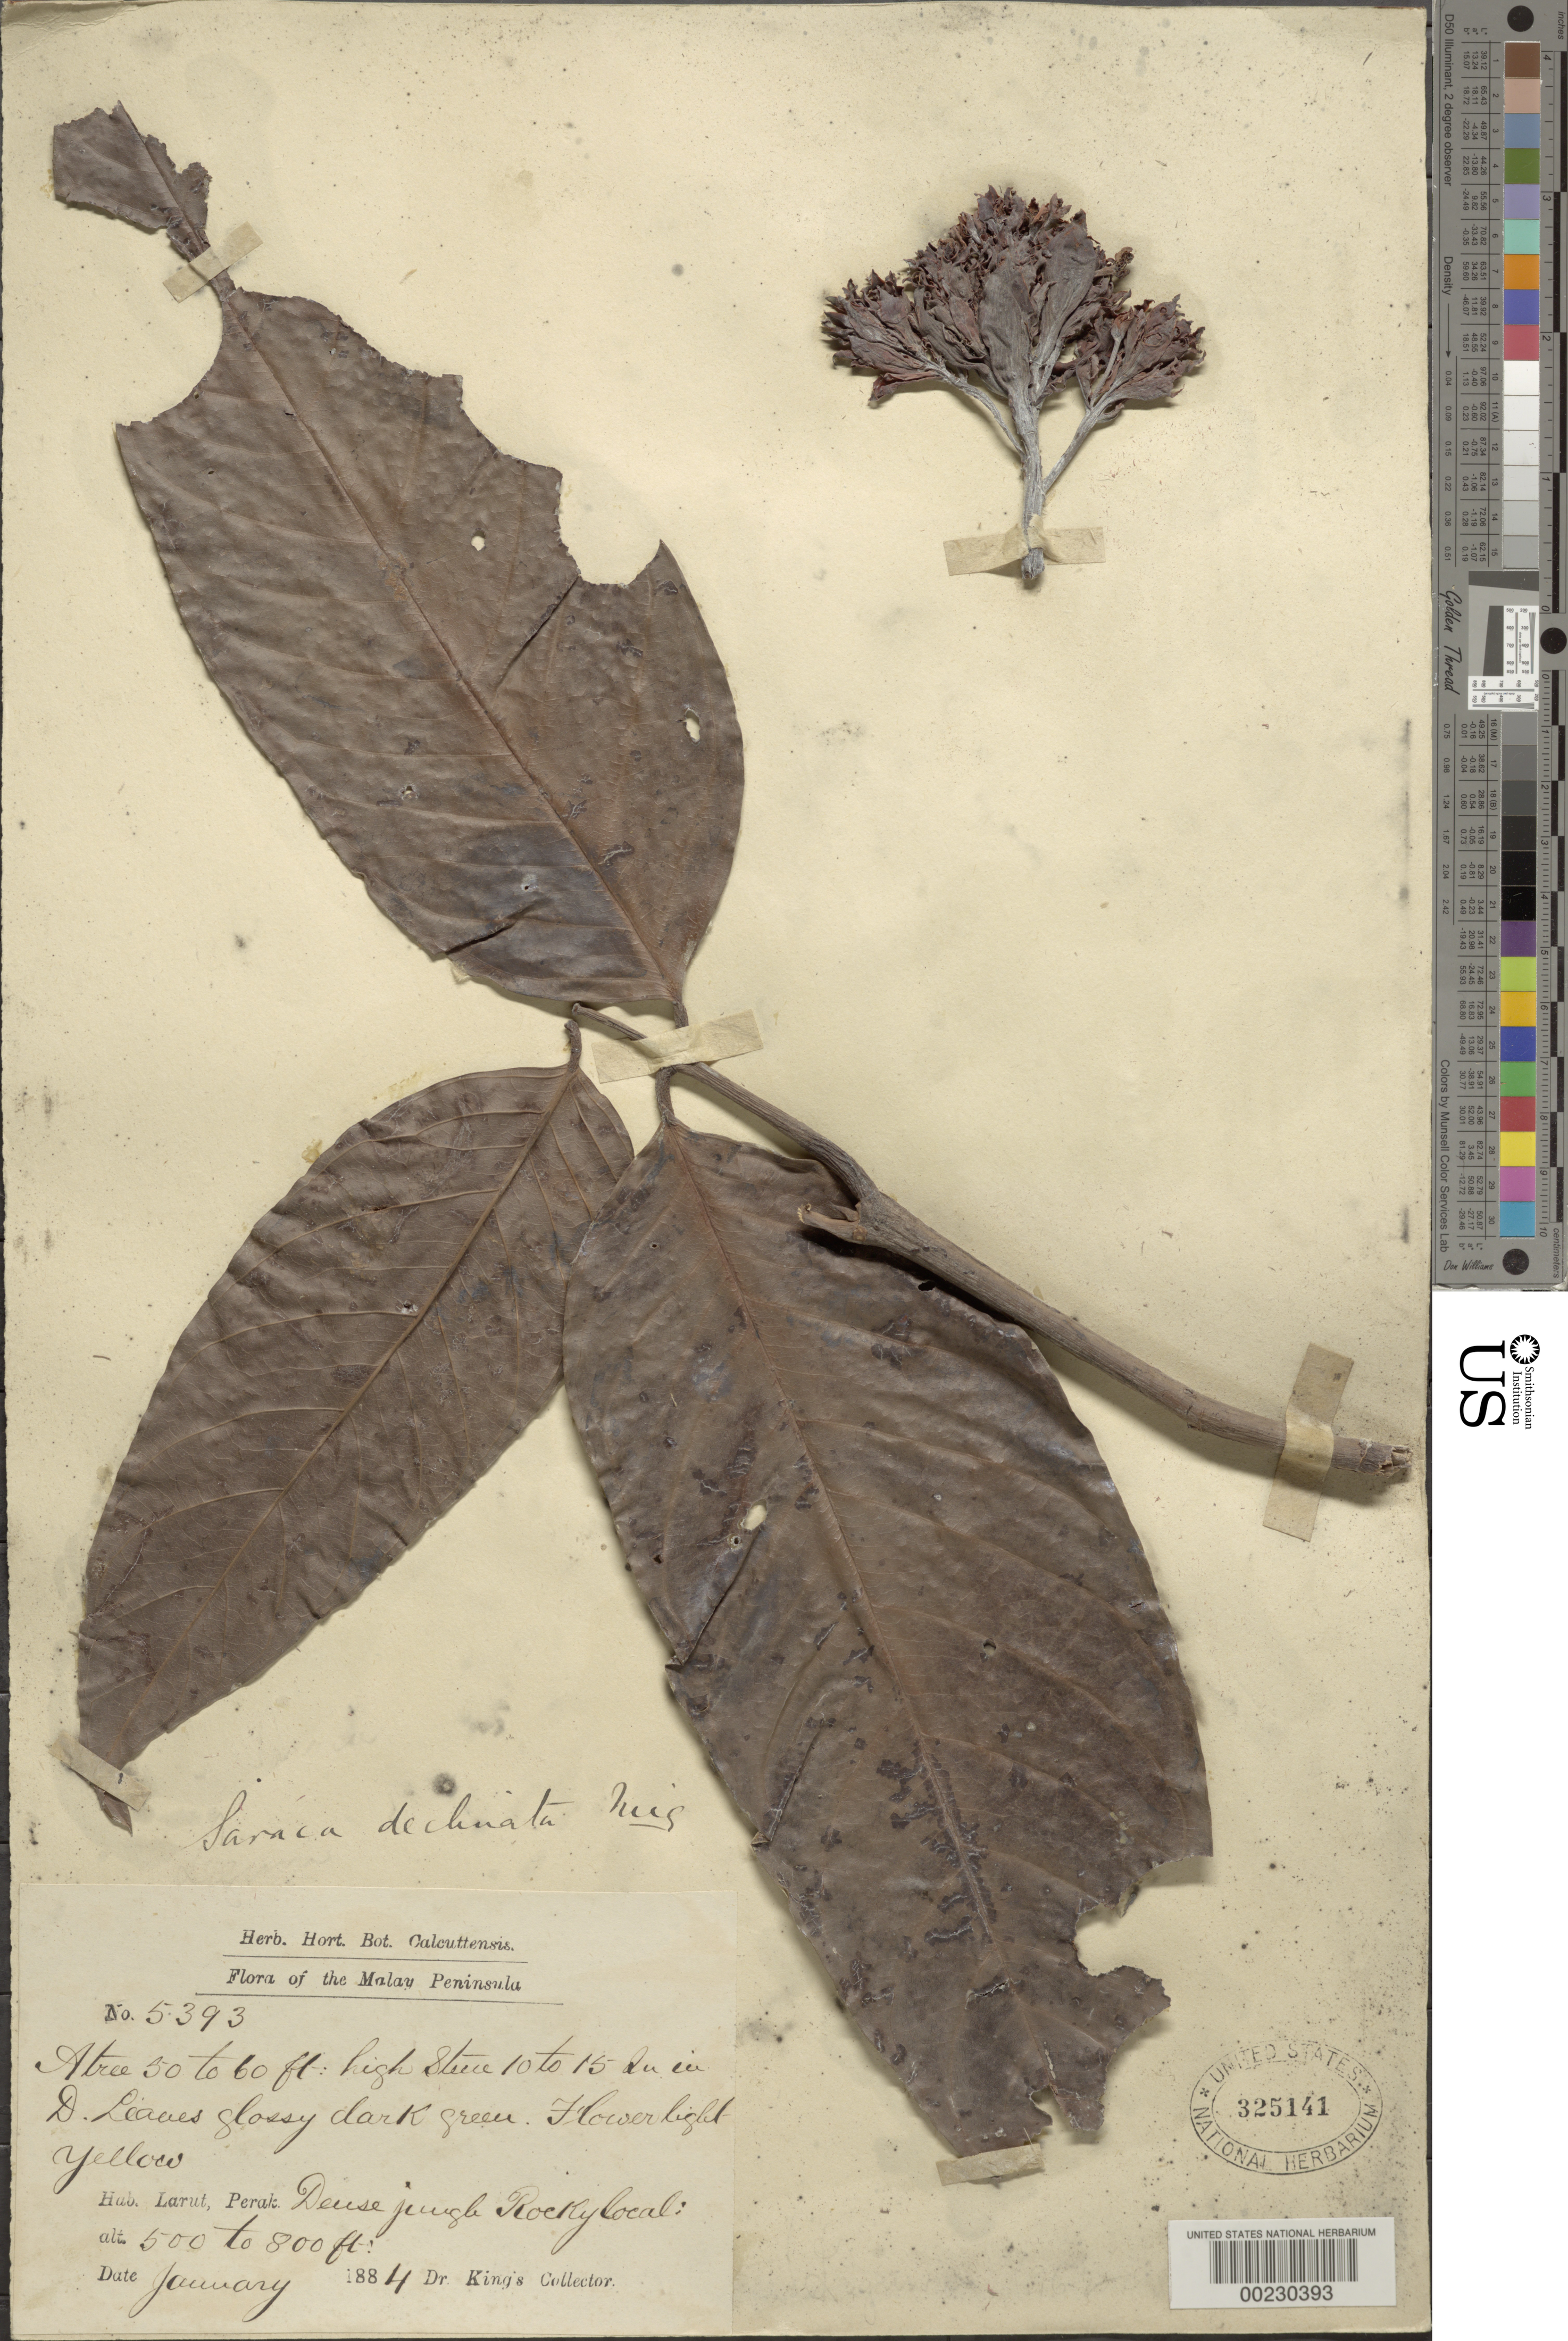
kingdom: Plantae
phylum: Tracheophyta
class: Magnoliopsida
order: Fabales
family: Fabaceae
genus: Saraca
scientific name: Saraca declinata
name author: (J.G. Jack) Miq.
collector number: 5393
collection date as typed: Jan 1884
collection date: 1884-01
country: Malaysia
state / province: Perak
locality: Laruk, perak [Malay Peninsula]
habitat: Dense jungle rocky local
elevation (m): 152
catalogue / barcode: US 325141